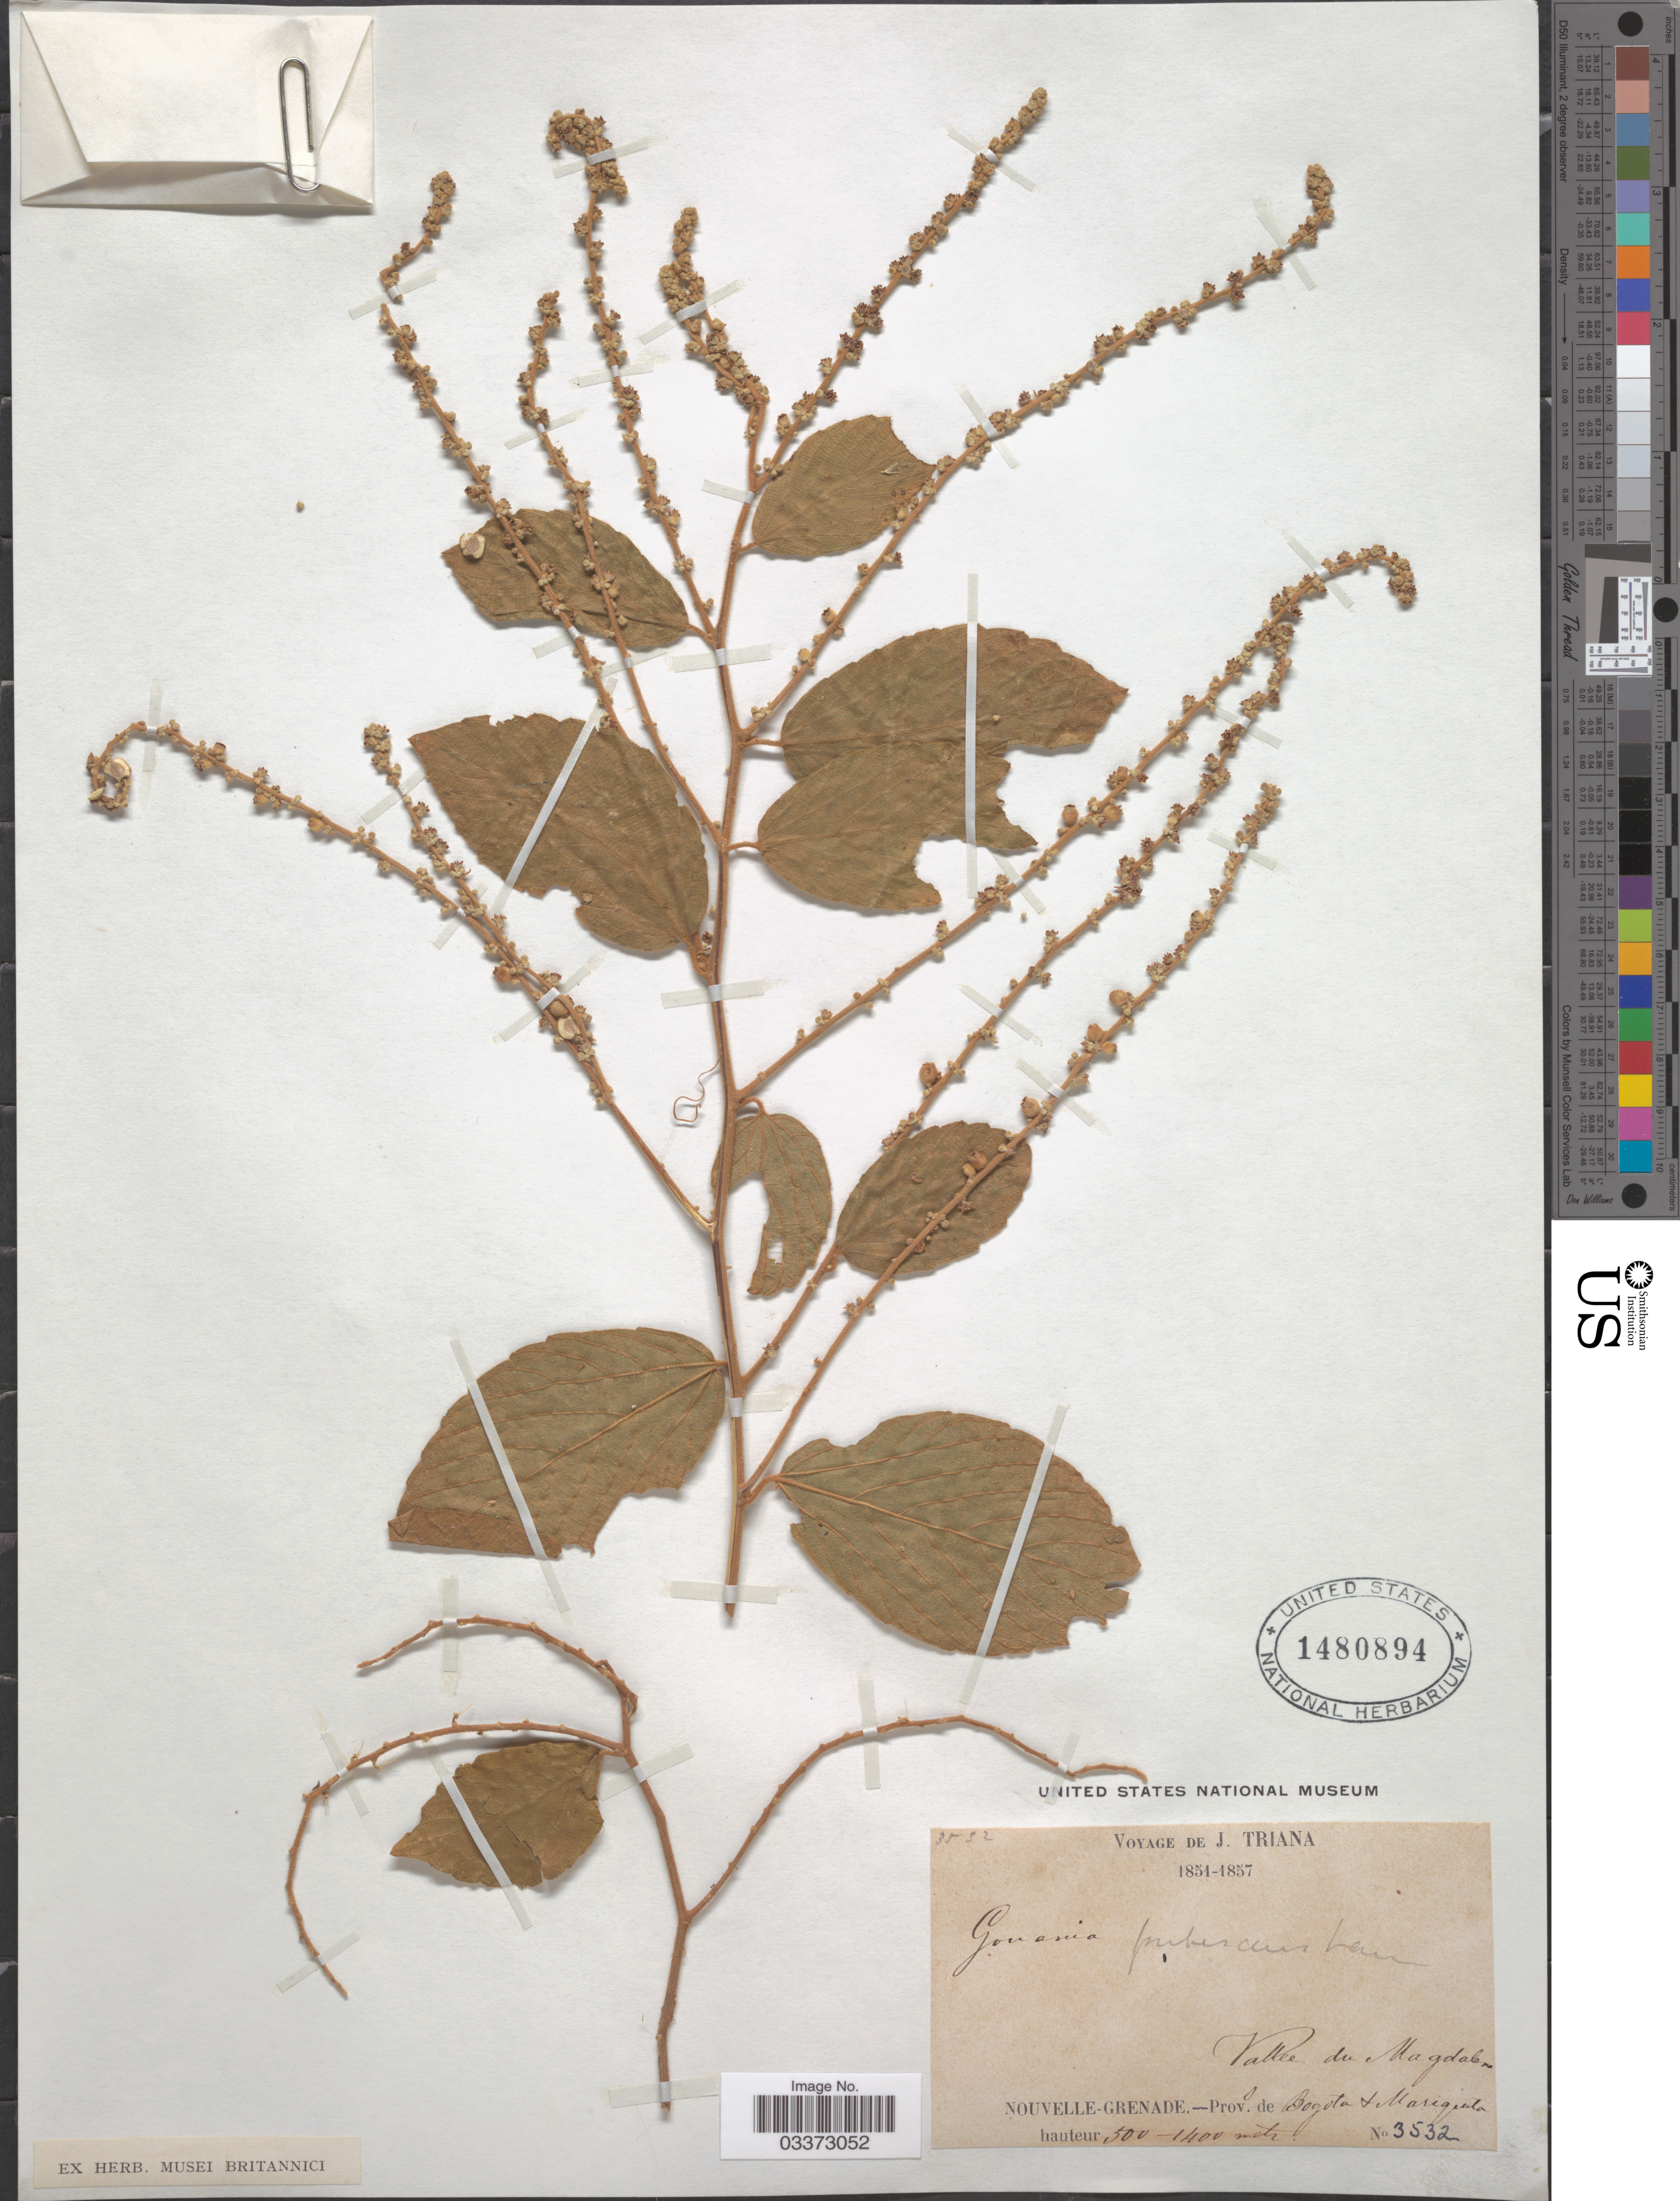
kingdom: Plantae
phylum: Tracheophyta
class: Magnoliopsida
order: Rosales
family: Rhamnaceae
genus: Gouania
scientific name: Gouania pubescens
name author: Poir.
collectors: J. Triana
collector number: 3532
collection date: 1851/1857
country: Colombia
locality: Vallee du Magdalena. Nouvelle-Grenade. - Provs. de Bogota & Mariquita.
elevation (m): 500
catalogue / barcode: US 1480894